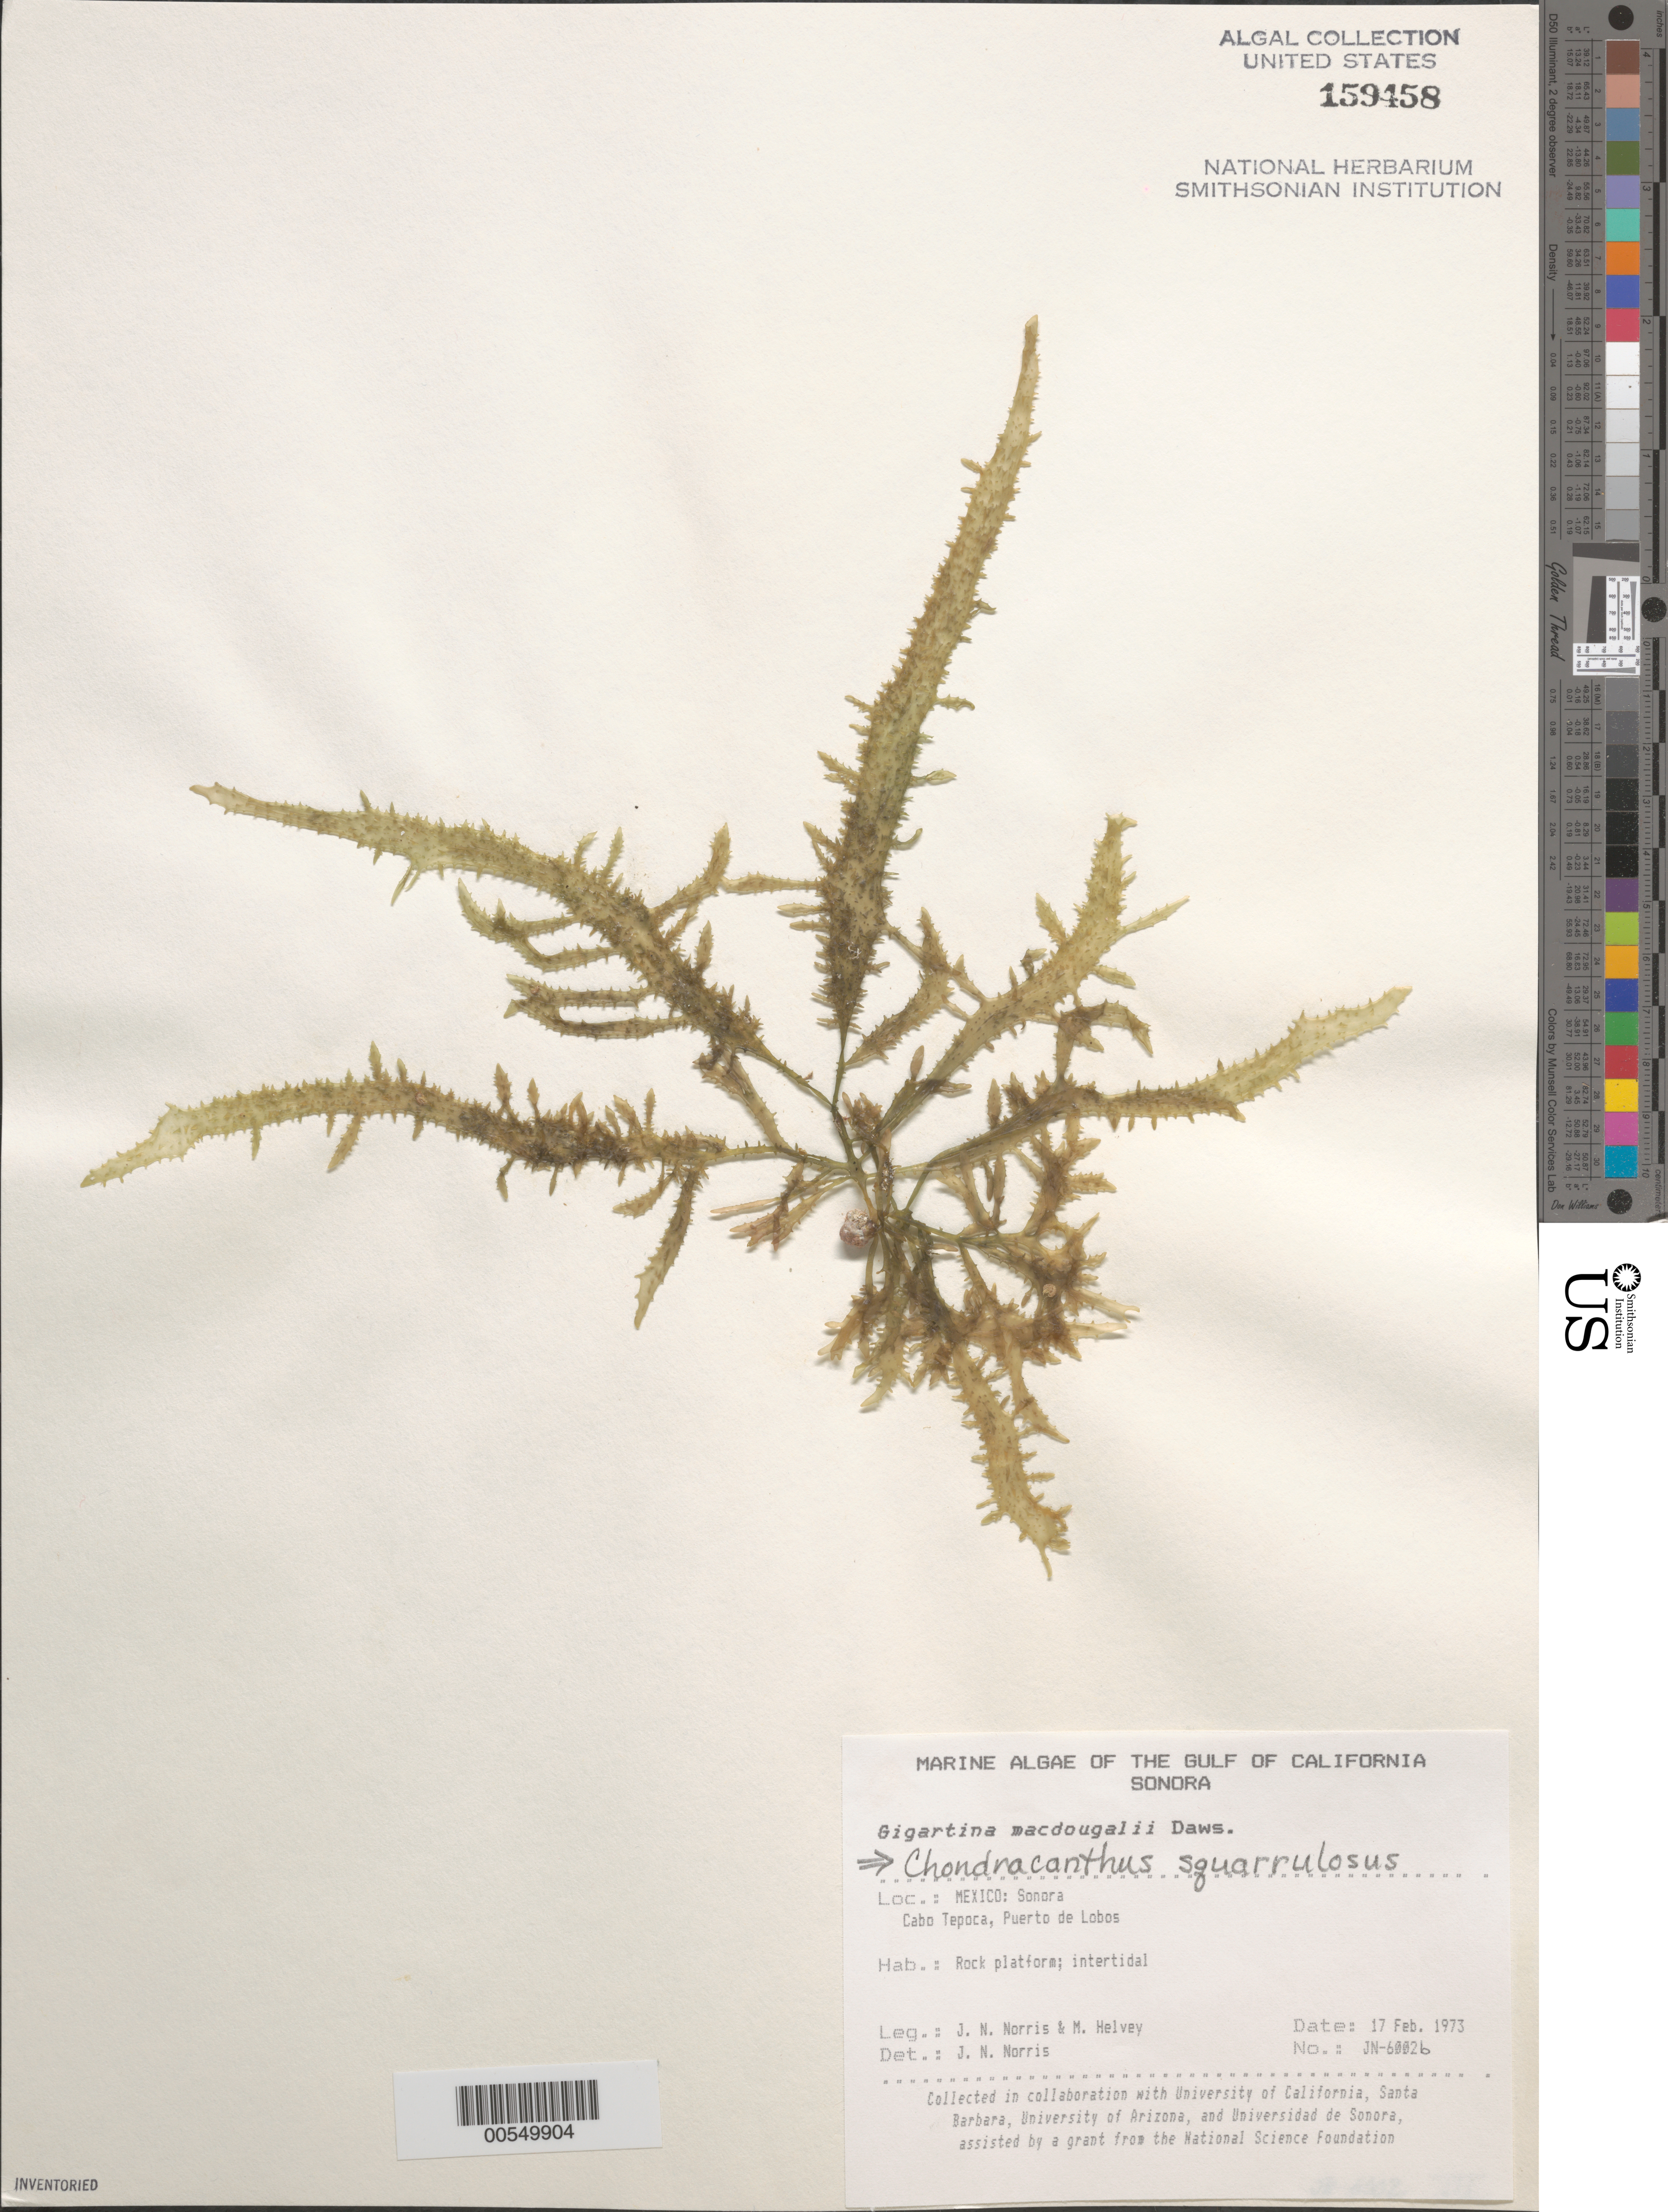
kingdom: Plantae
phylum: Rhodophyta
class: Florideophyceae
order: Gigartinales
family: Gigartinaceae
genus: Chondracanthus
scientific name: Chondracanthus squarrulosus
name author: (Setch. & N.L. Gardner) J.R. Hughey et al.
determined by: Norris, James N.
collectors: J. N. Norris & M. Helvey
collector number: JN-6002b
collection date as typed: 17 Feb 1973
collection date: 1973-02-17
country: Mexico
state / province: Sonora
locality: Cabo Tepoca, Puerto de Lobos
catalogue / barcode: US 159458